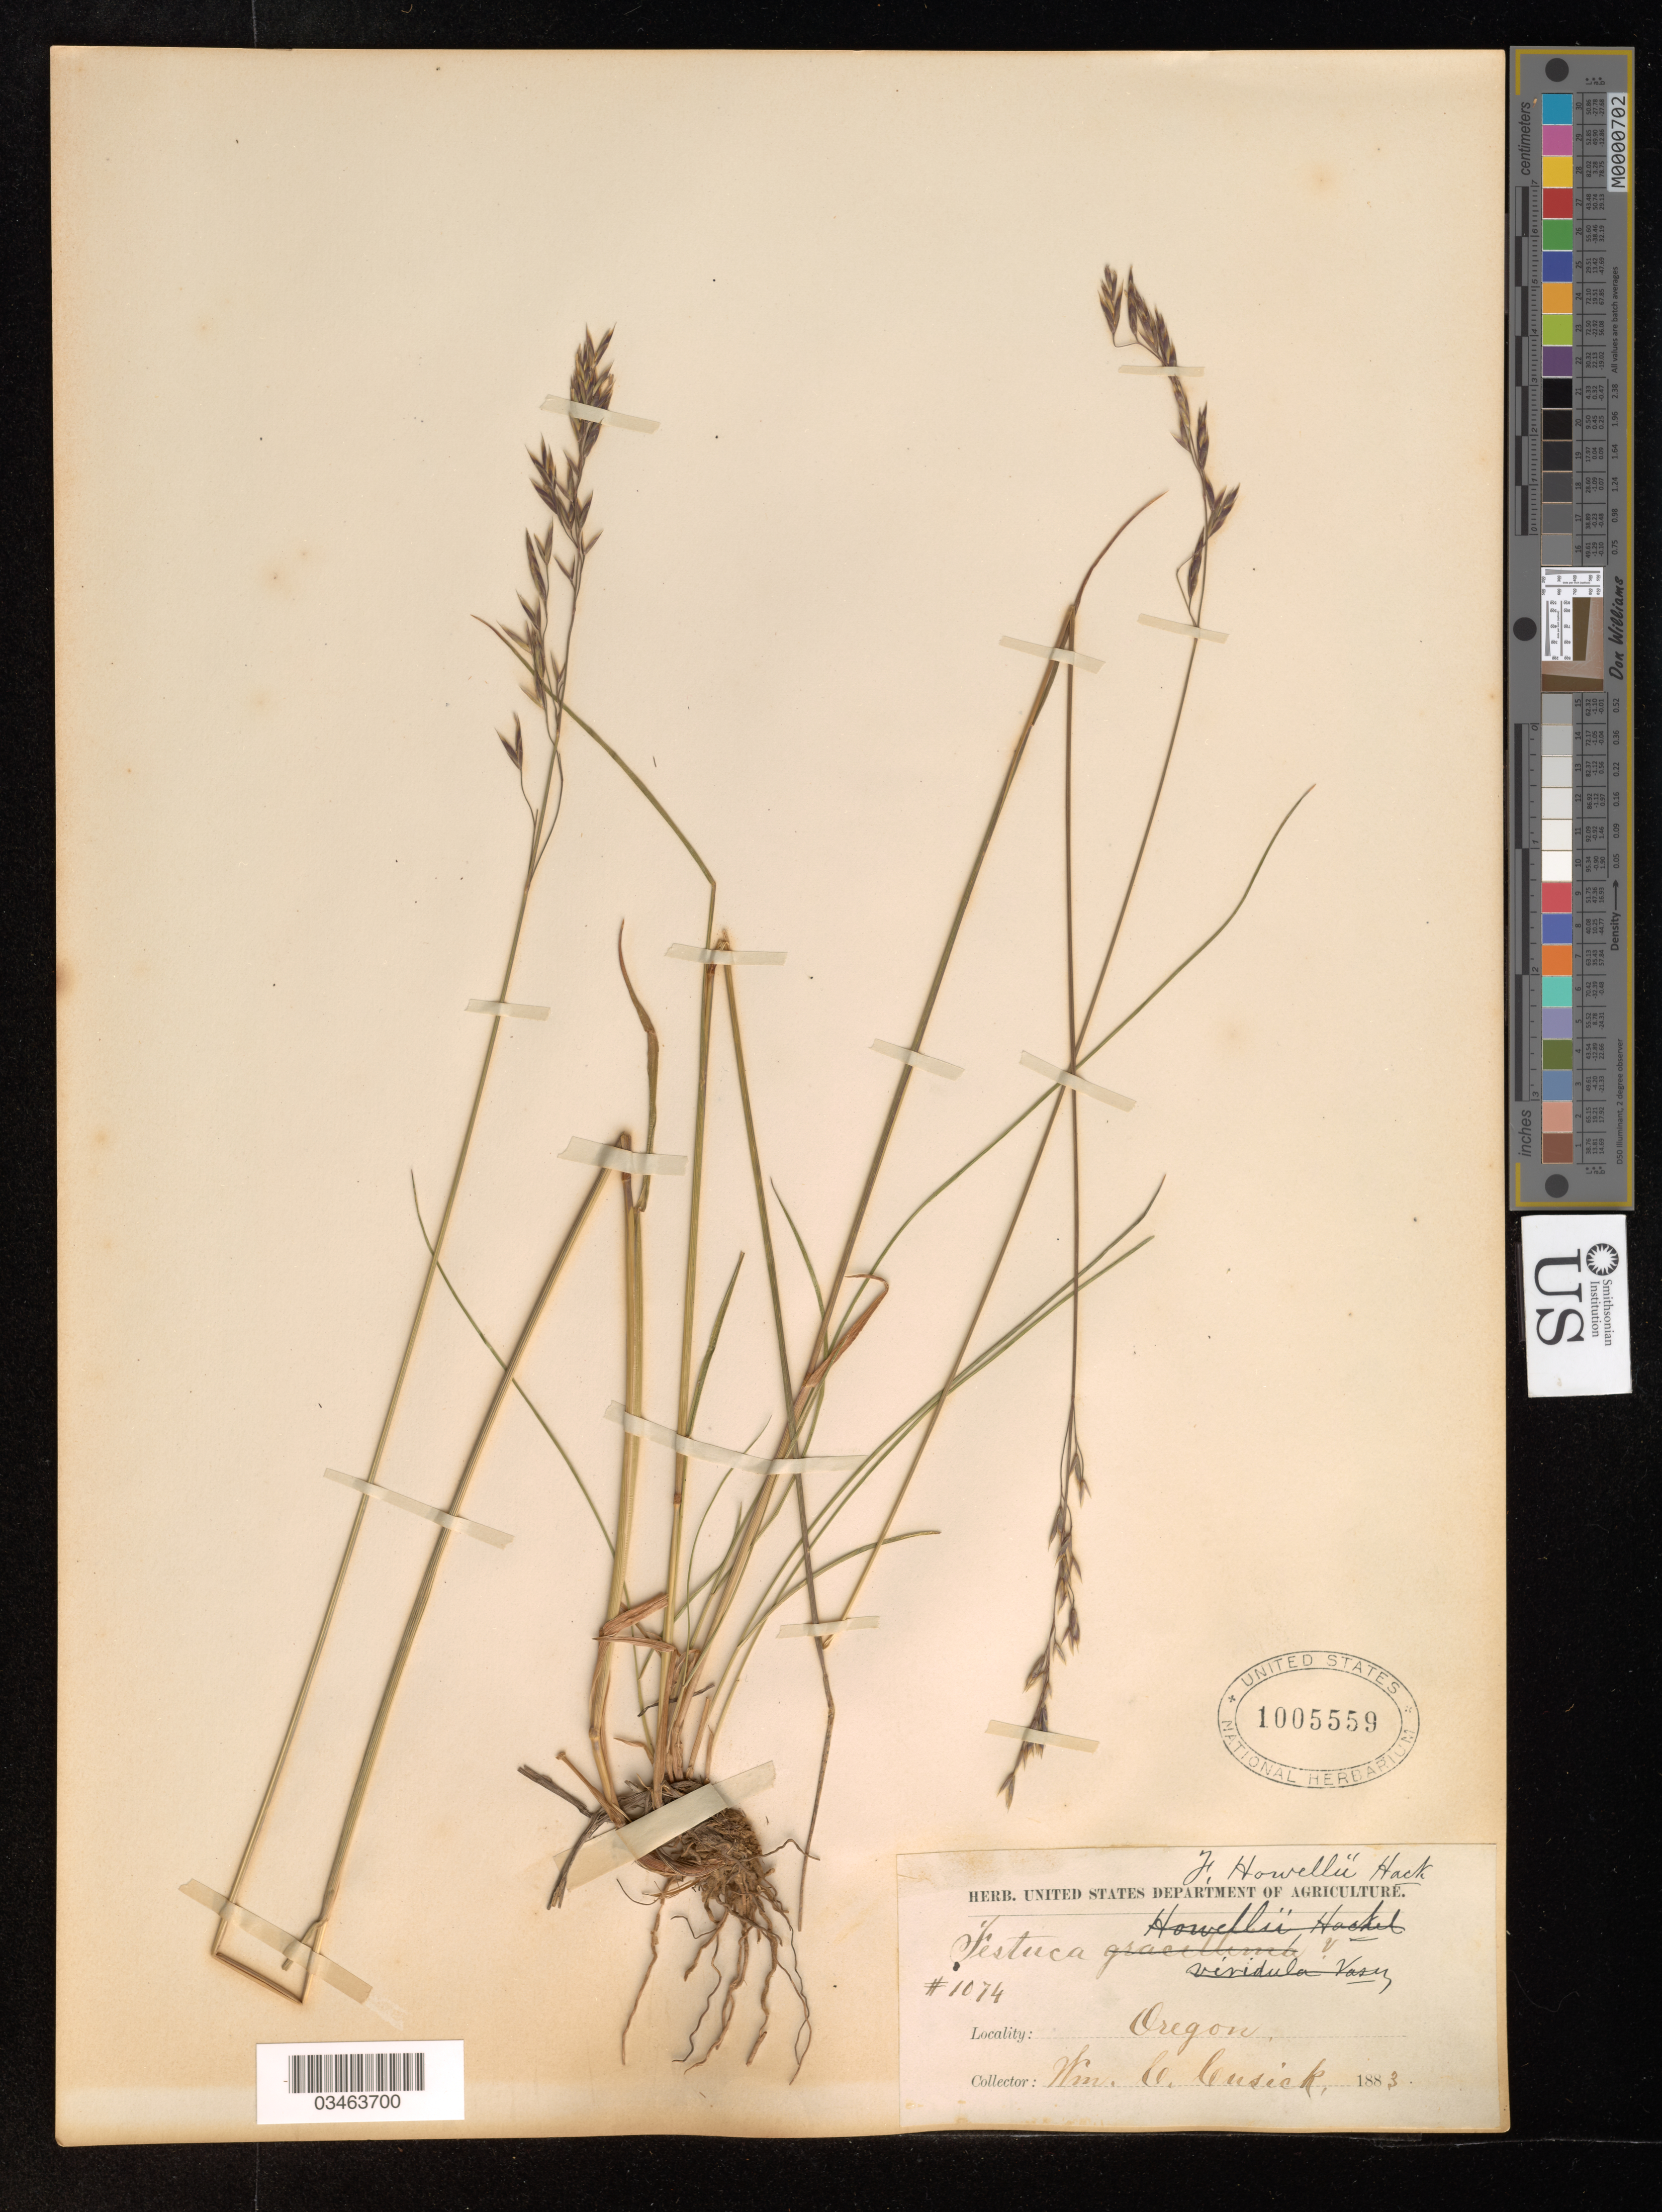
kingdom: Plantae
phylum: Tracheophyta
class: Liliopsida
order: Poales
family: Poaceae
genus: Festuca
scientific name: Festuca howellii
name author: Hack. ex W.J. Beal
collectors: W. C. Cusick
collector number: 1074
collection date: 1883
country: United States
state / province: Oregon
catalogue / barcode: US 1005559